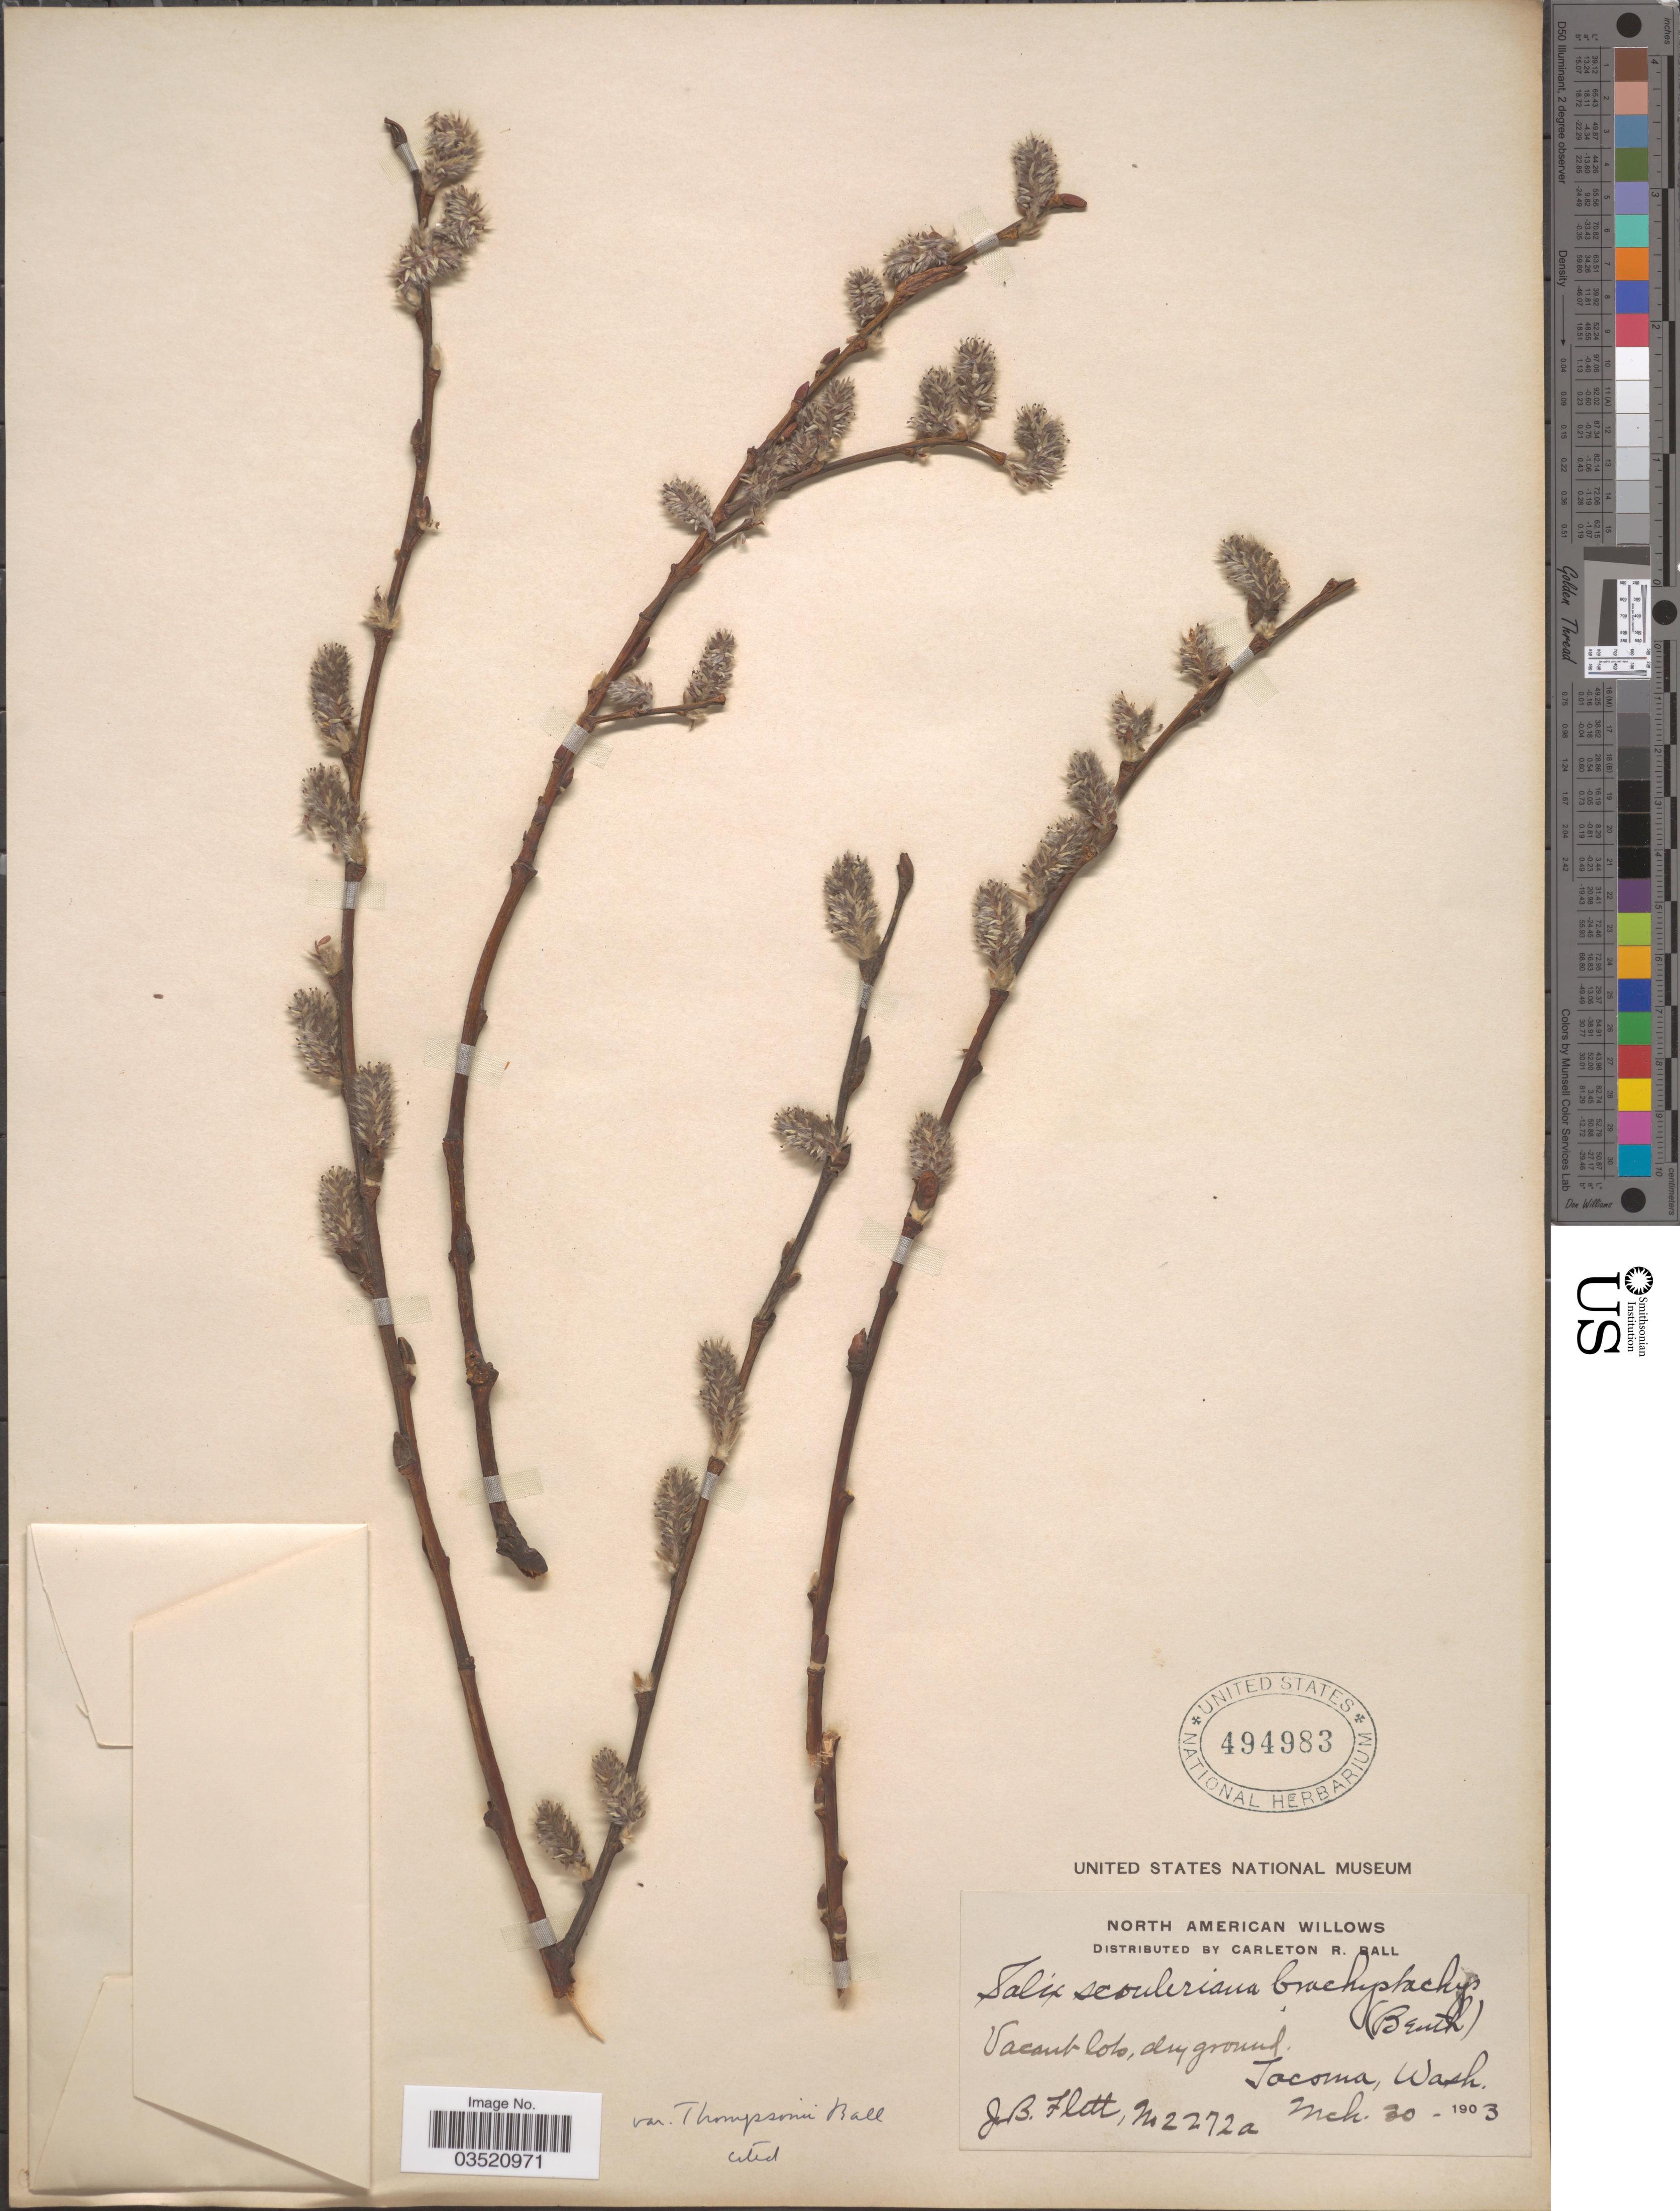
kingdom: Plantae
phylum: Tracheophyta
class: Magnoliopsida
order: Malpighiales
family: Salicaceae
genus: Salix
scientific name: Salix scouleriana var. thompsonii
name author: C.R. Ball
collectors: J. Flett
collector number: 2272a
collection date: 1903-03-30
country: United States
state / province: Washington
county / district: Pierce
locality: Tacoma.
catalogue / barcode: US 494983